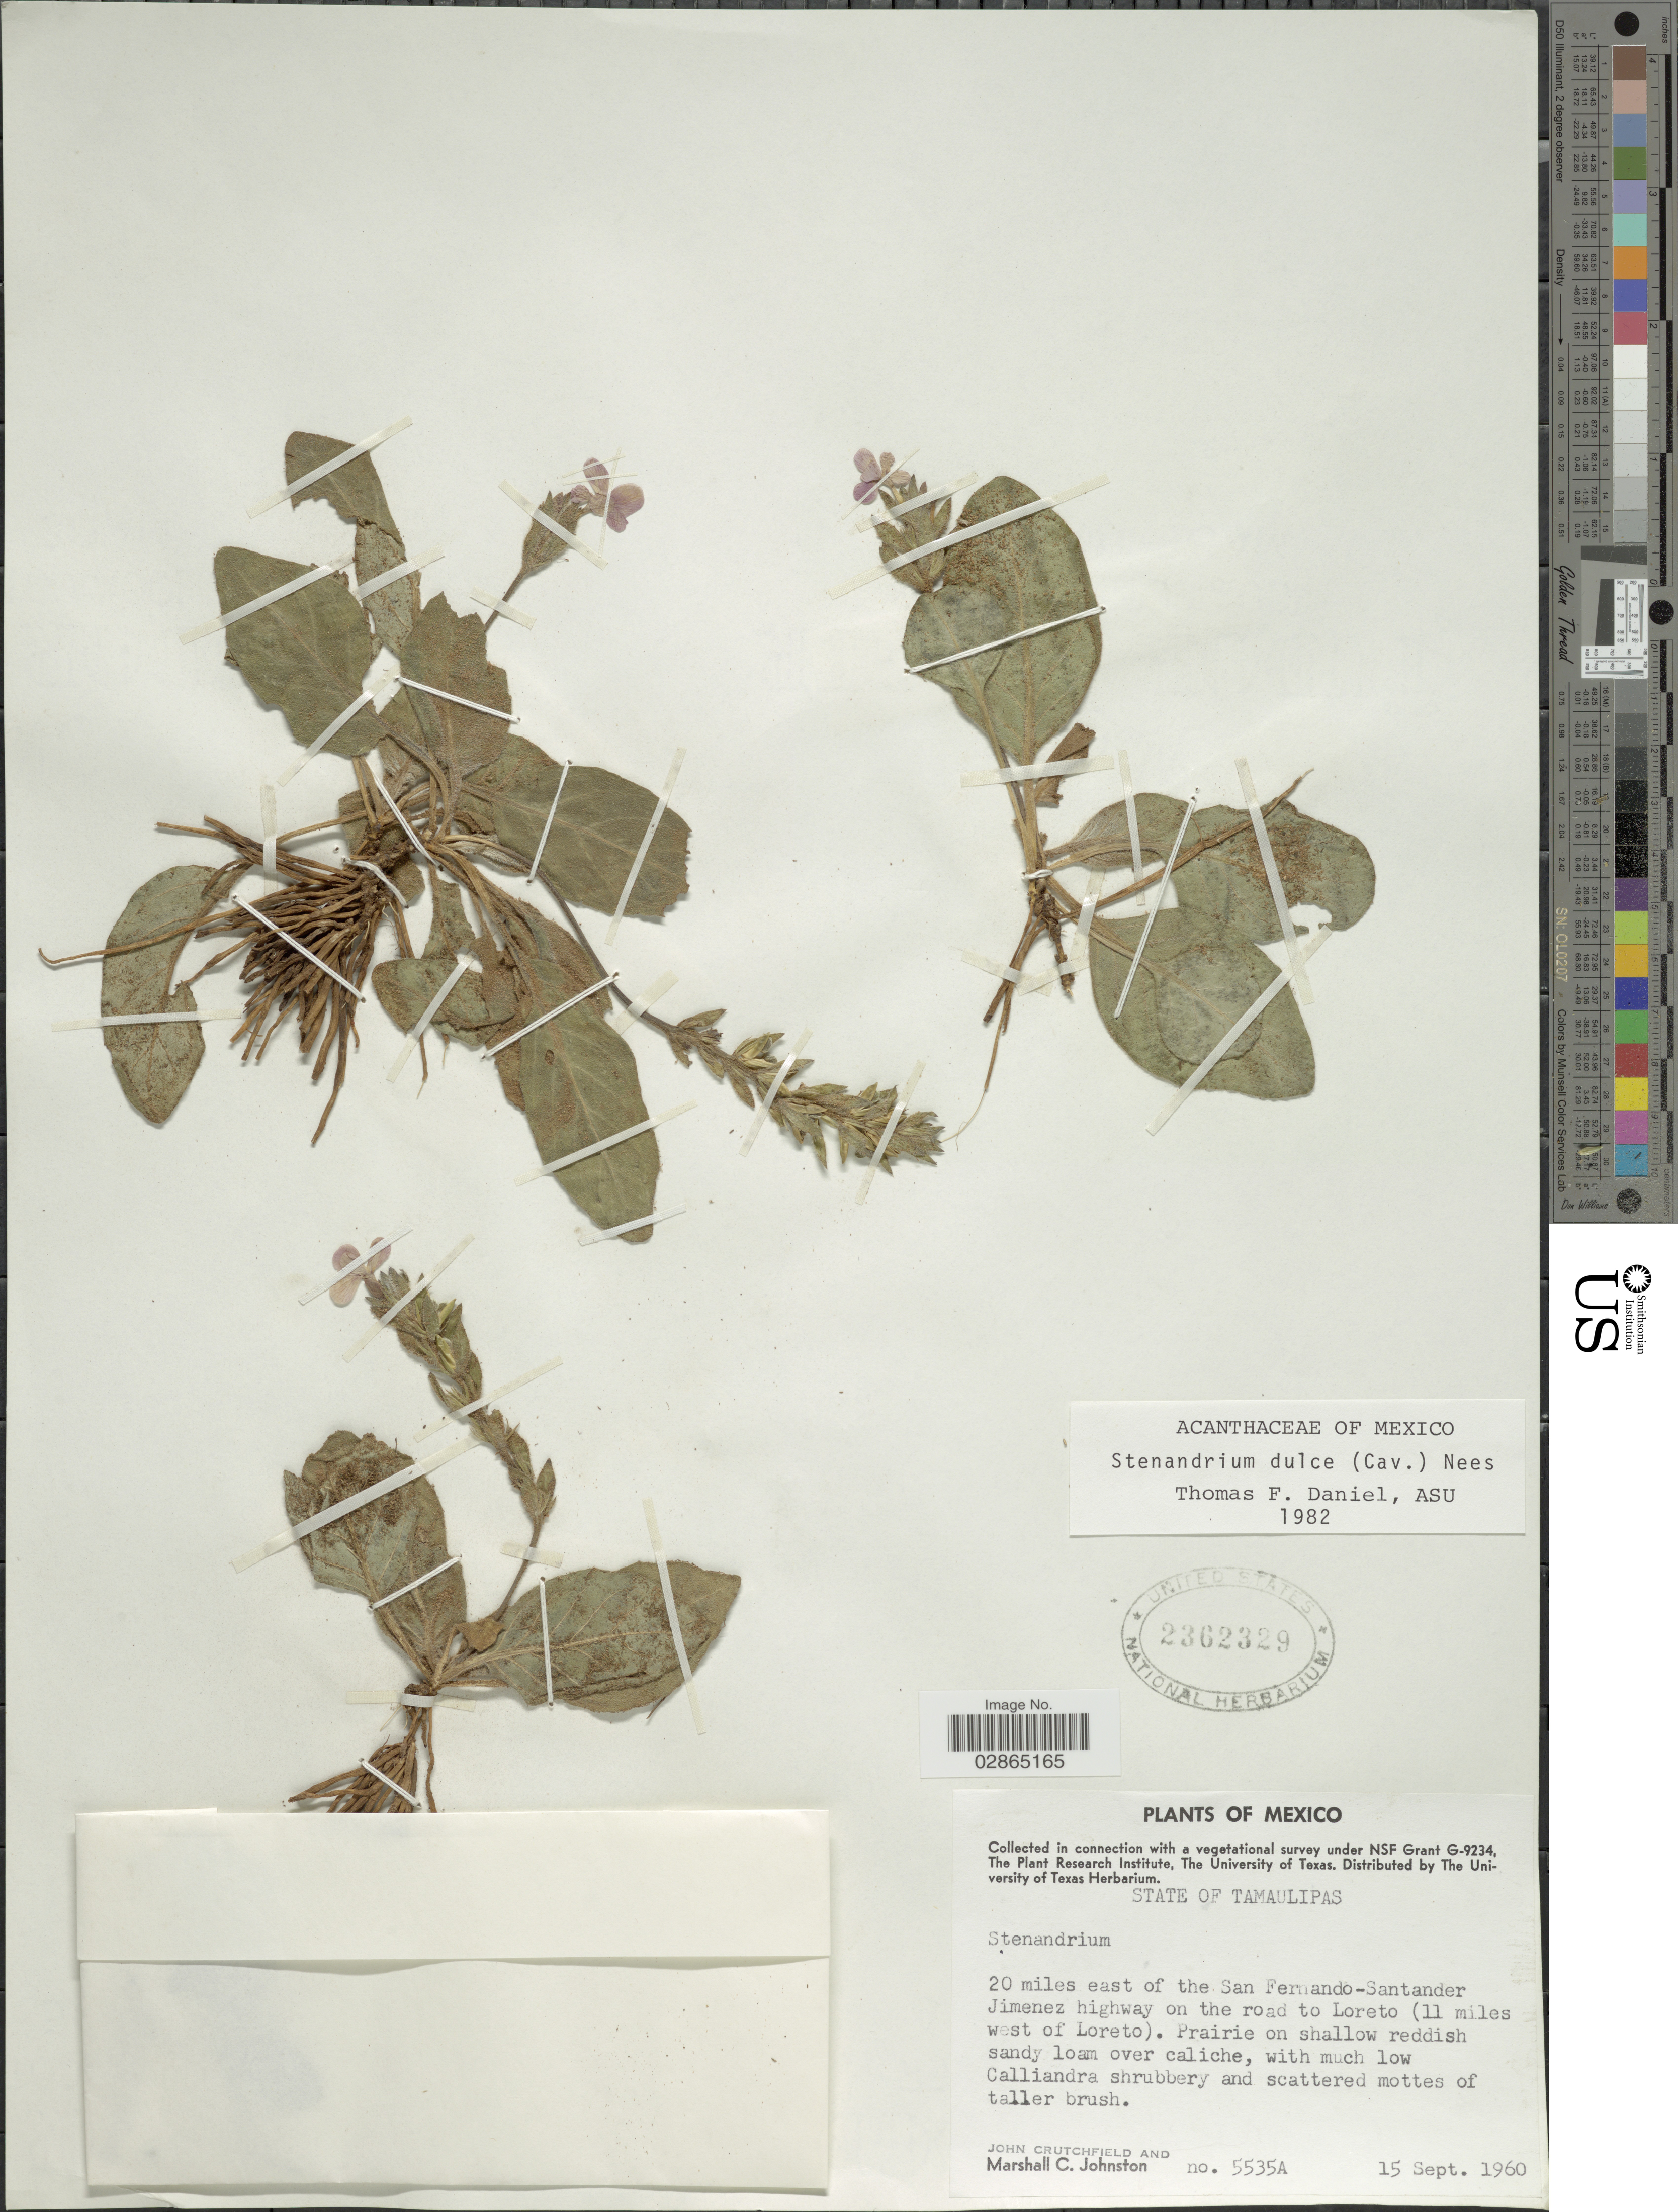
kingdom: Plantae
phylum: Tracheophyta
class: Magnoliopsida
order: Lamiales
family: Acanthaceae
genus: Stenandrium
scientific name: Stenandrium mexicanum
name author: Leonard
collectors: J. Crutchfield & M. Johnston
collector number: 5535A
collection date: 1960-09-15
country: Mexico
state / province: Tamaulipas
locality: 20 miles east of the San Fernando-Santander Jimenez highway on the road to Loreto (11 miles west of Loreto).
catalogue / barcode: US 2362329